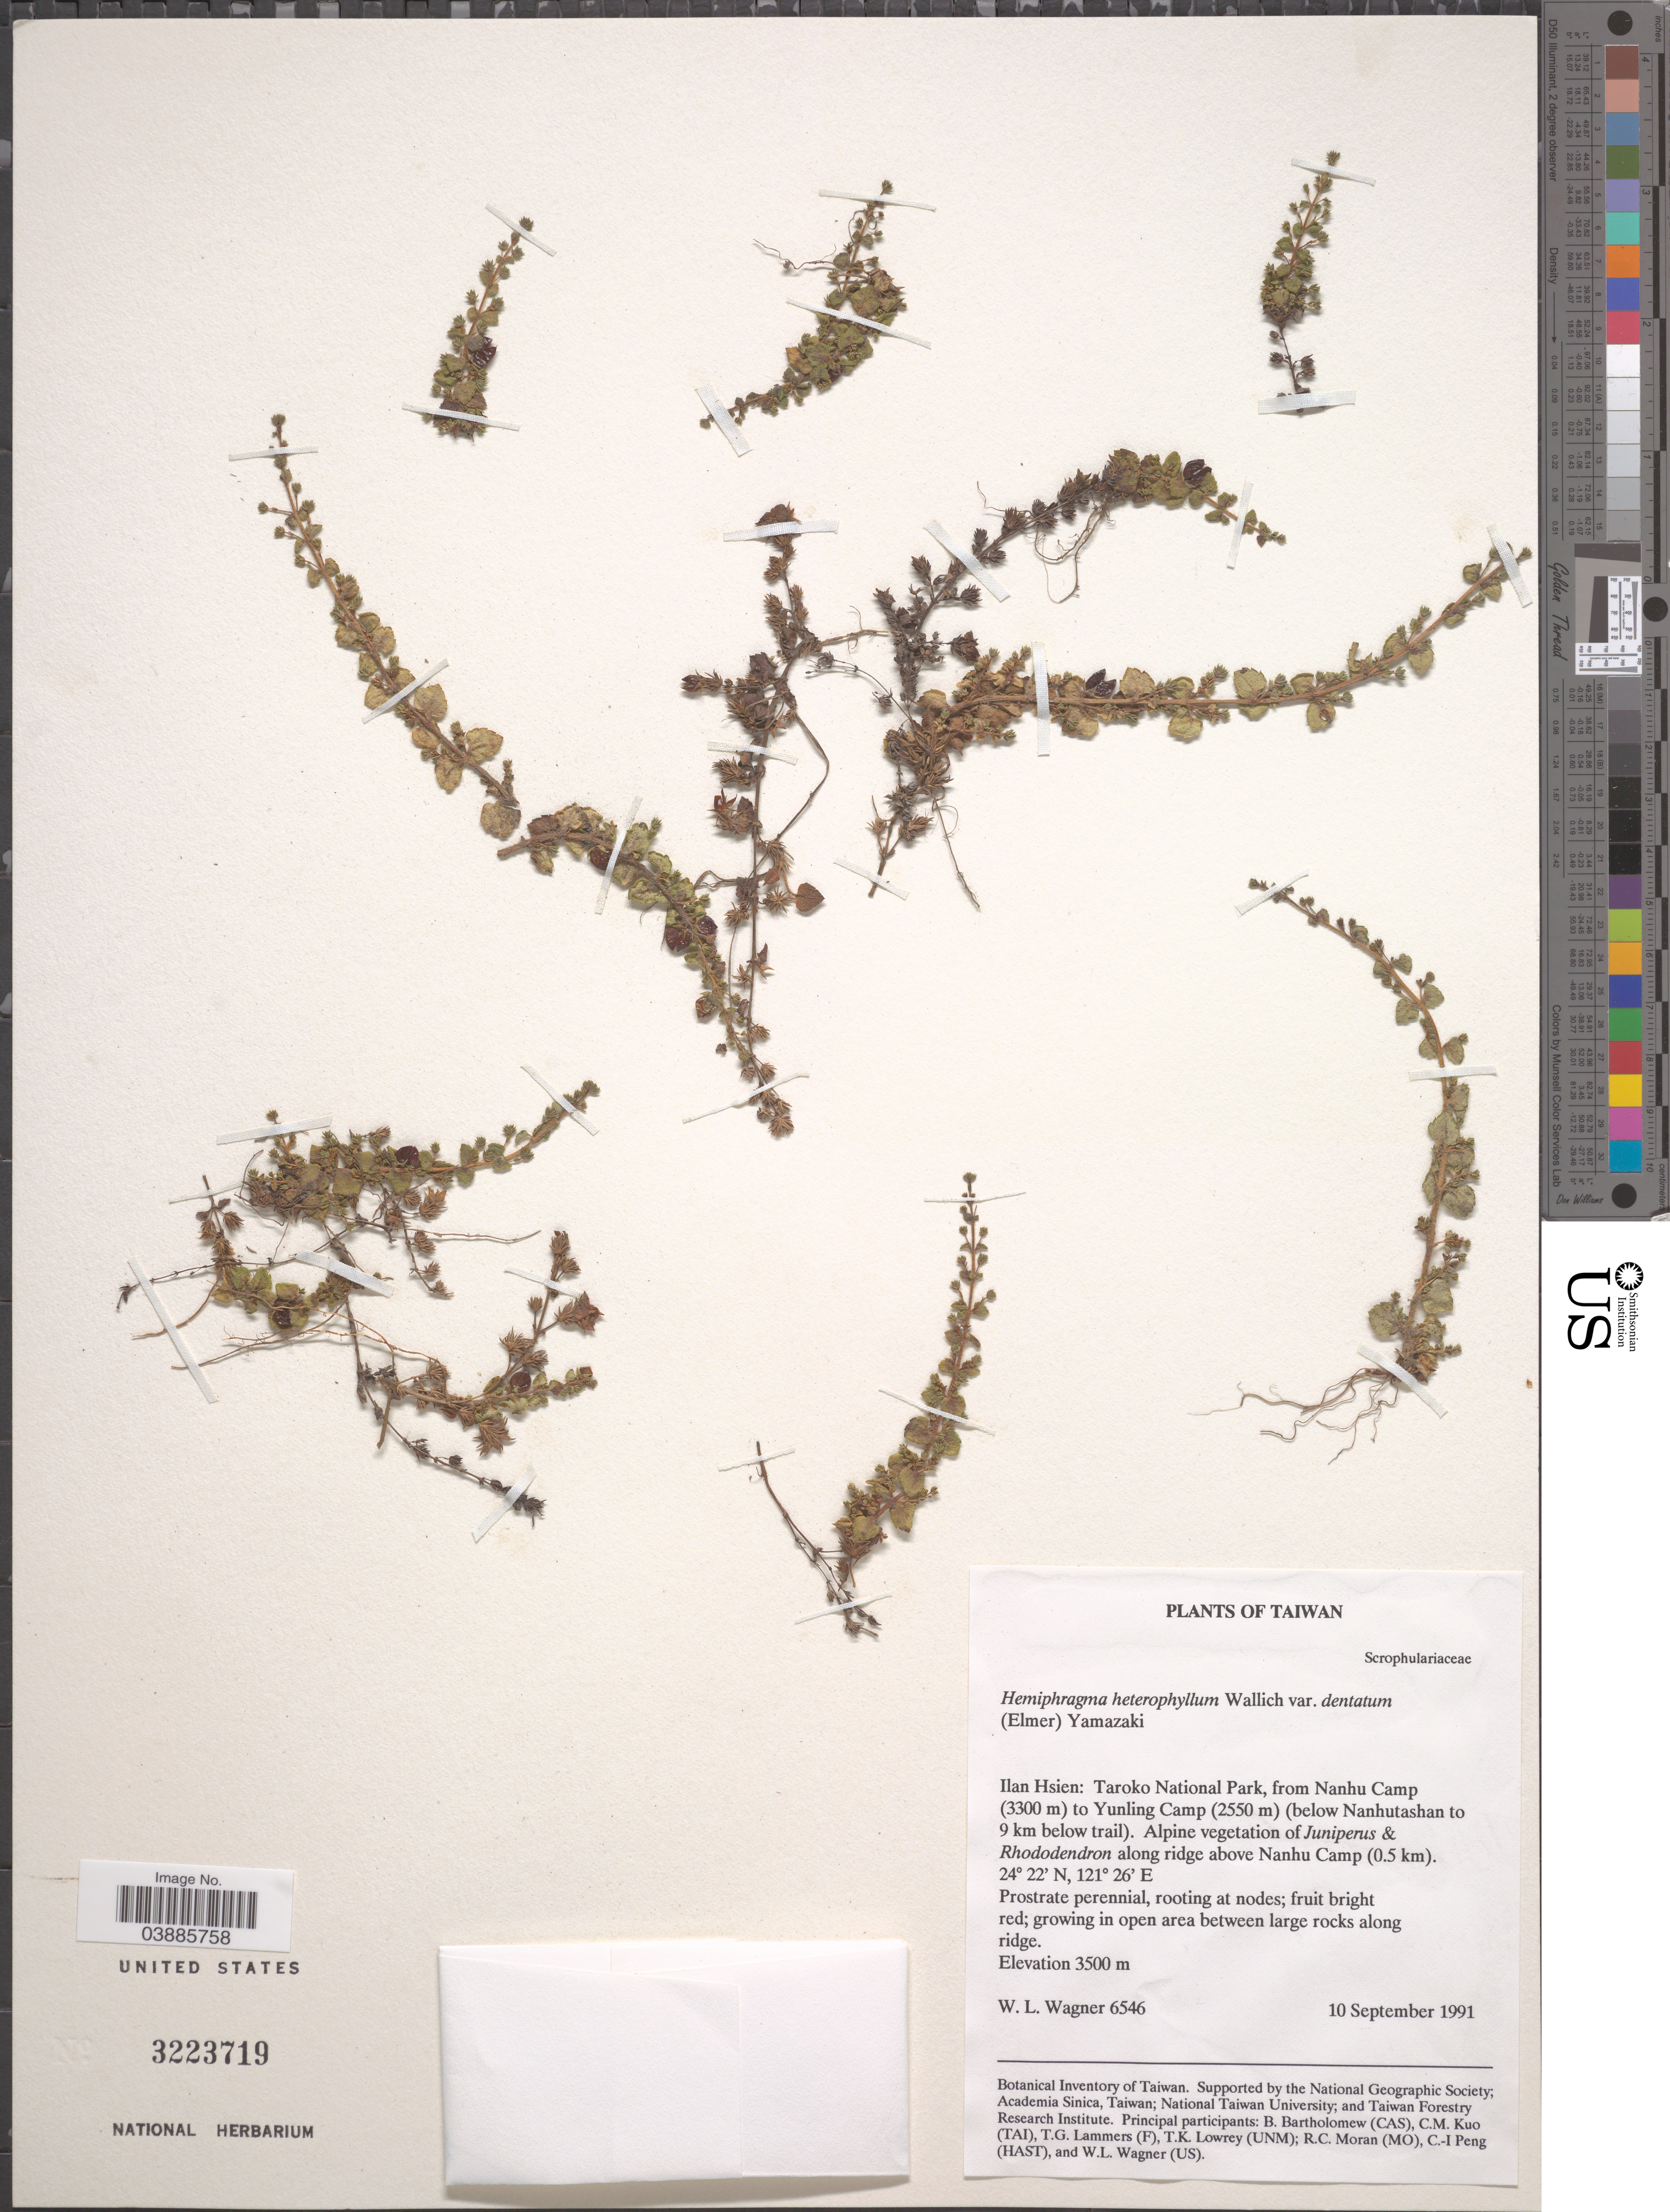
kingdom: Plantae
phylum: Tracheophyta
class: Magnoliopsida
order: Lamiales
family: Plantaginaceae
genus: Hemiphragma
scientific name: Hemiphragma heterophyllum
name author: Wall.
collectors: W. L. Wagner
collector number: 6546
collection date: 1991-09-10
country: Taiwan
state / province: Ilan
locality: Ilan Hsien: Taroko National Park, from Nanhu Camp (3300 m) to Yunling Camp (2550 m) (below Nanhutashan to 9 km below trail). Along ridge above Nanhu Camp (0.5 km).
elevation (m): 3500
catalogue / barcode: US 3223719